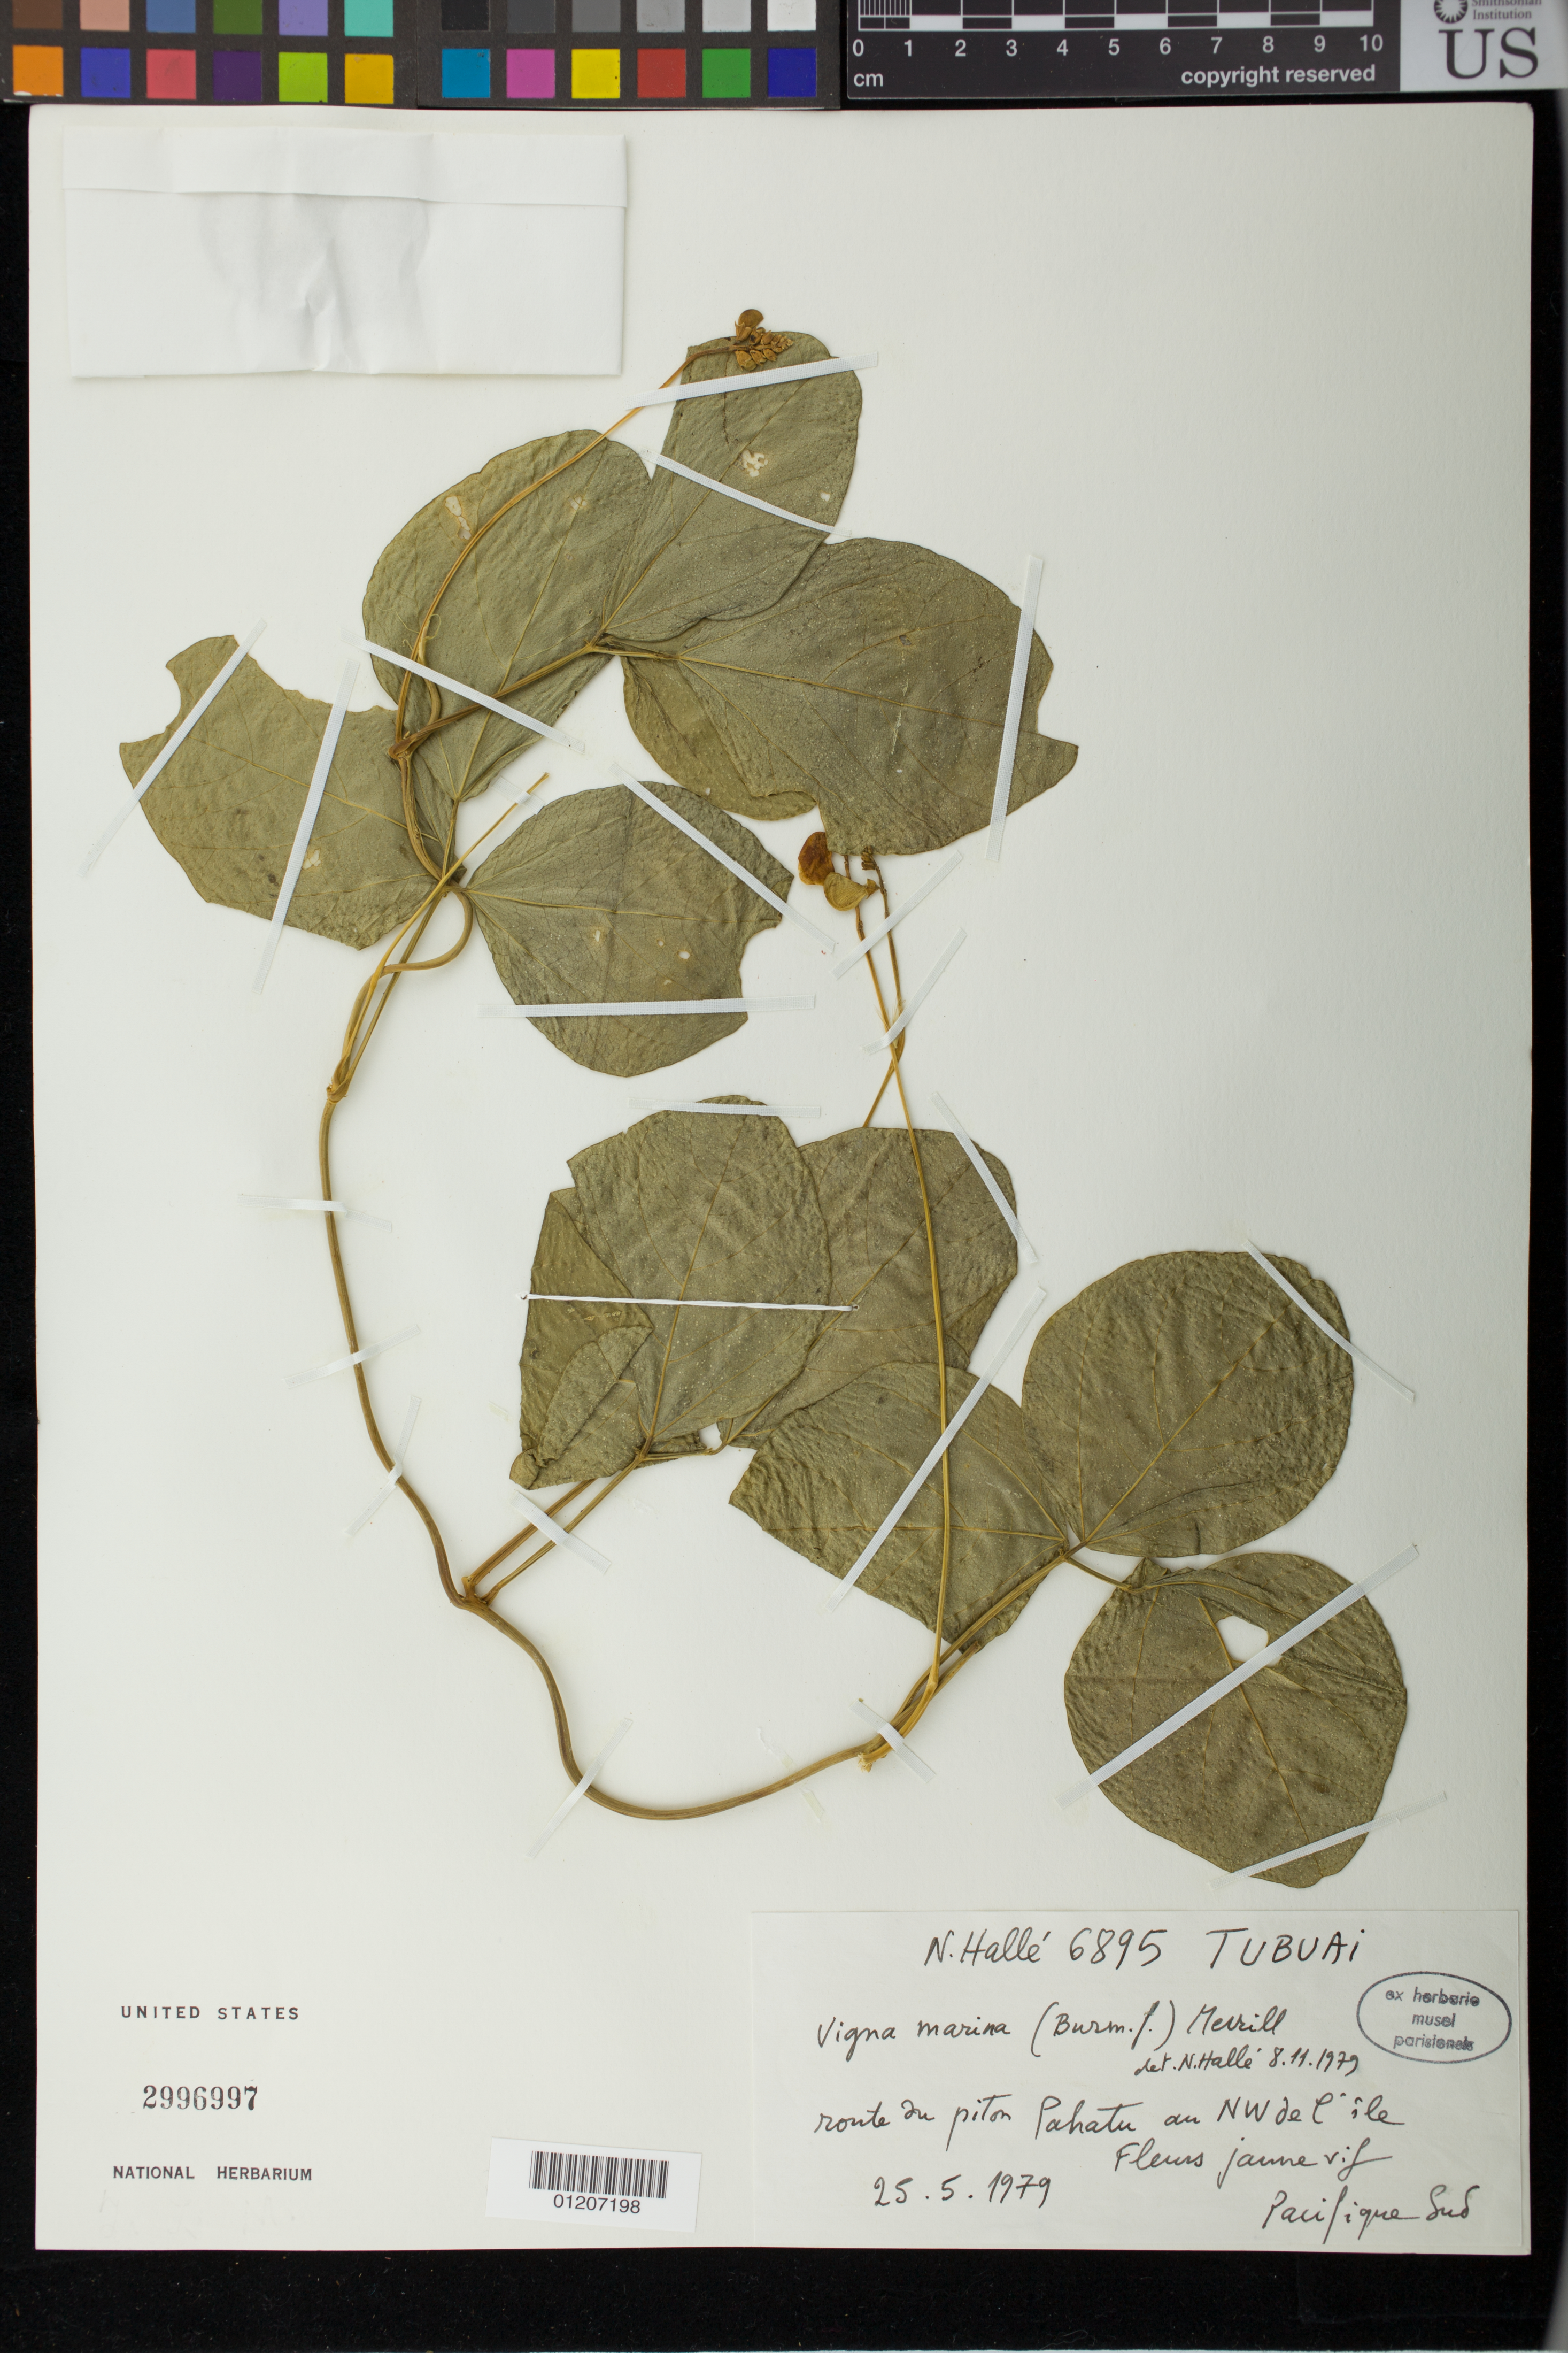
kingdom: Plantae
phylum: Tracheophyta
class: Magnoliopsida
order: Fabales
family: Fabaceae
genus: Vigna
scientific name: Vigna marina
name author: (Burm.) Merr.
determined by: Hallé, N.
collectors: N. Hallé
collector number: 6895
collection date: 1979-05-25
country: French Polynesia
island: Tubuai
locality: route du piton Pahatu au NW de l'ile.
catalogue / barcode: US 2996997